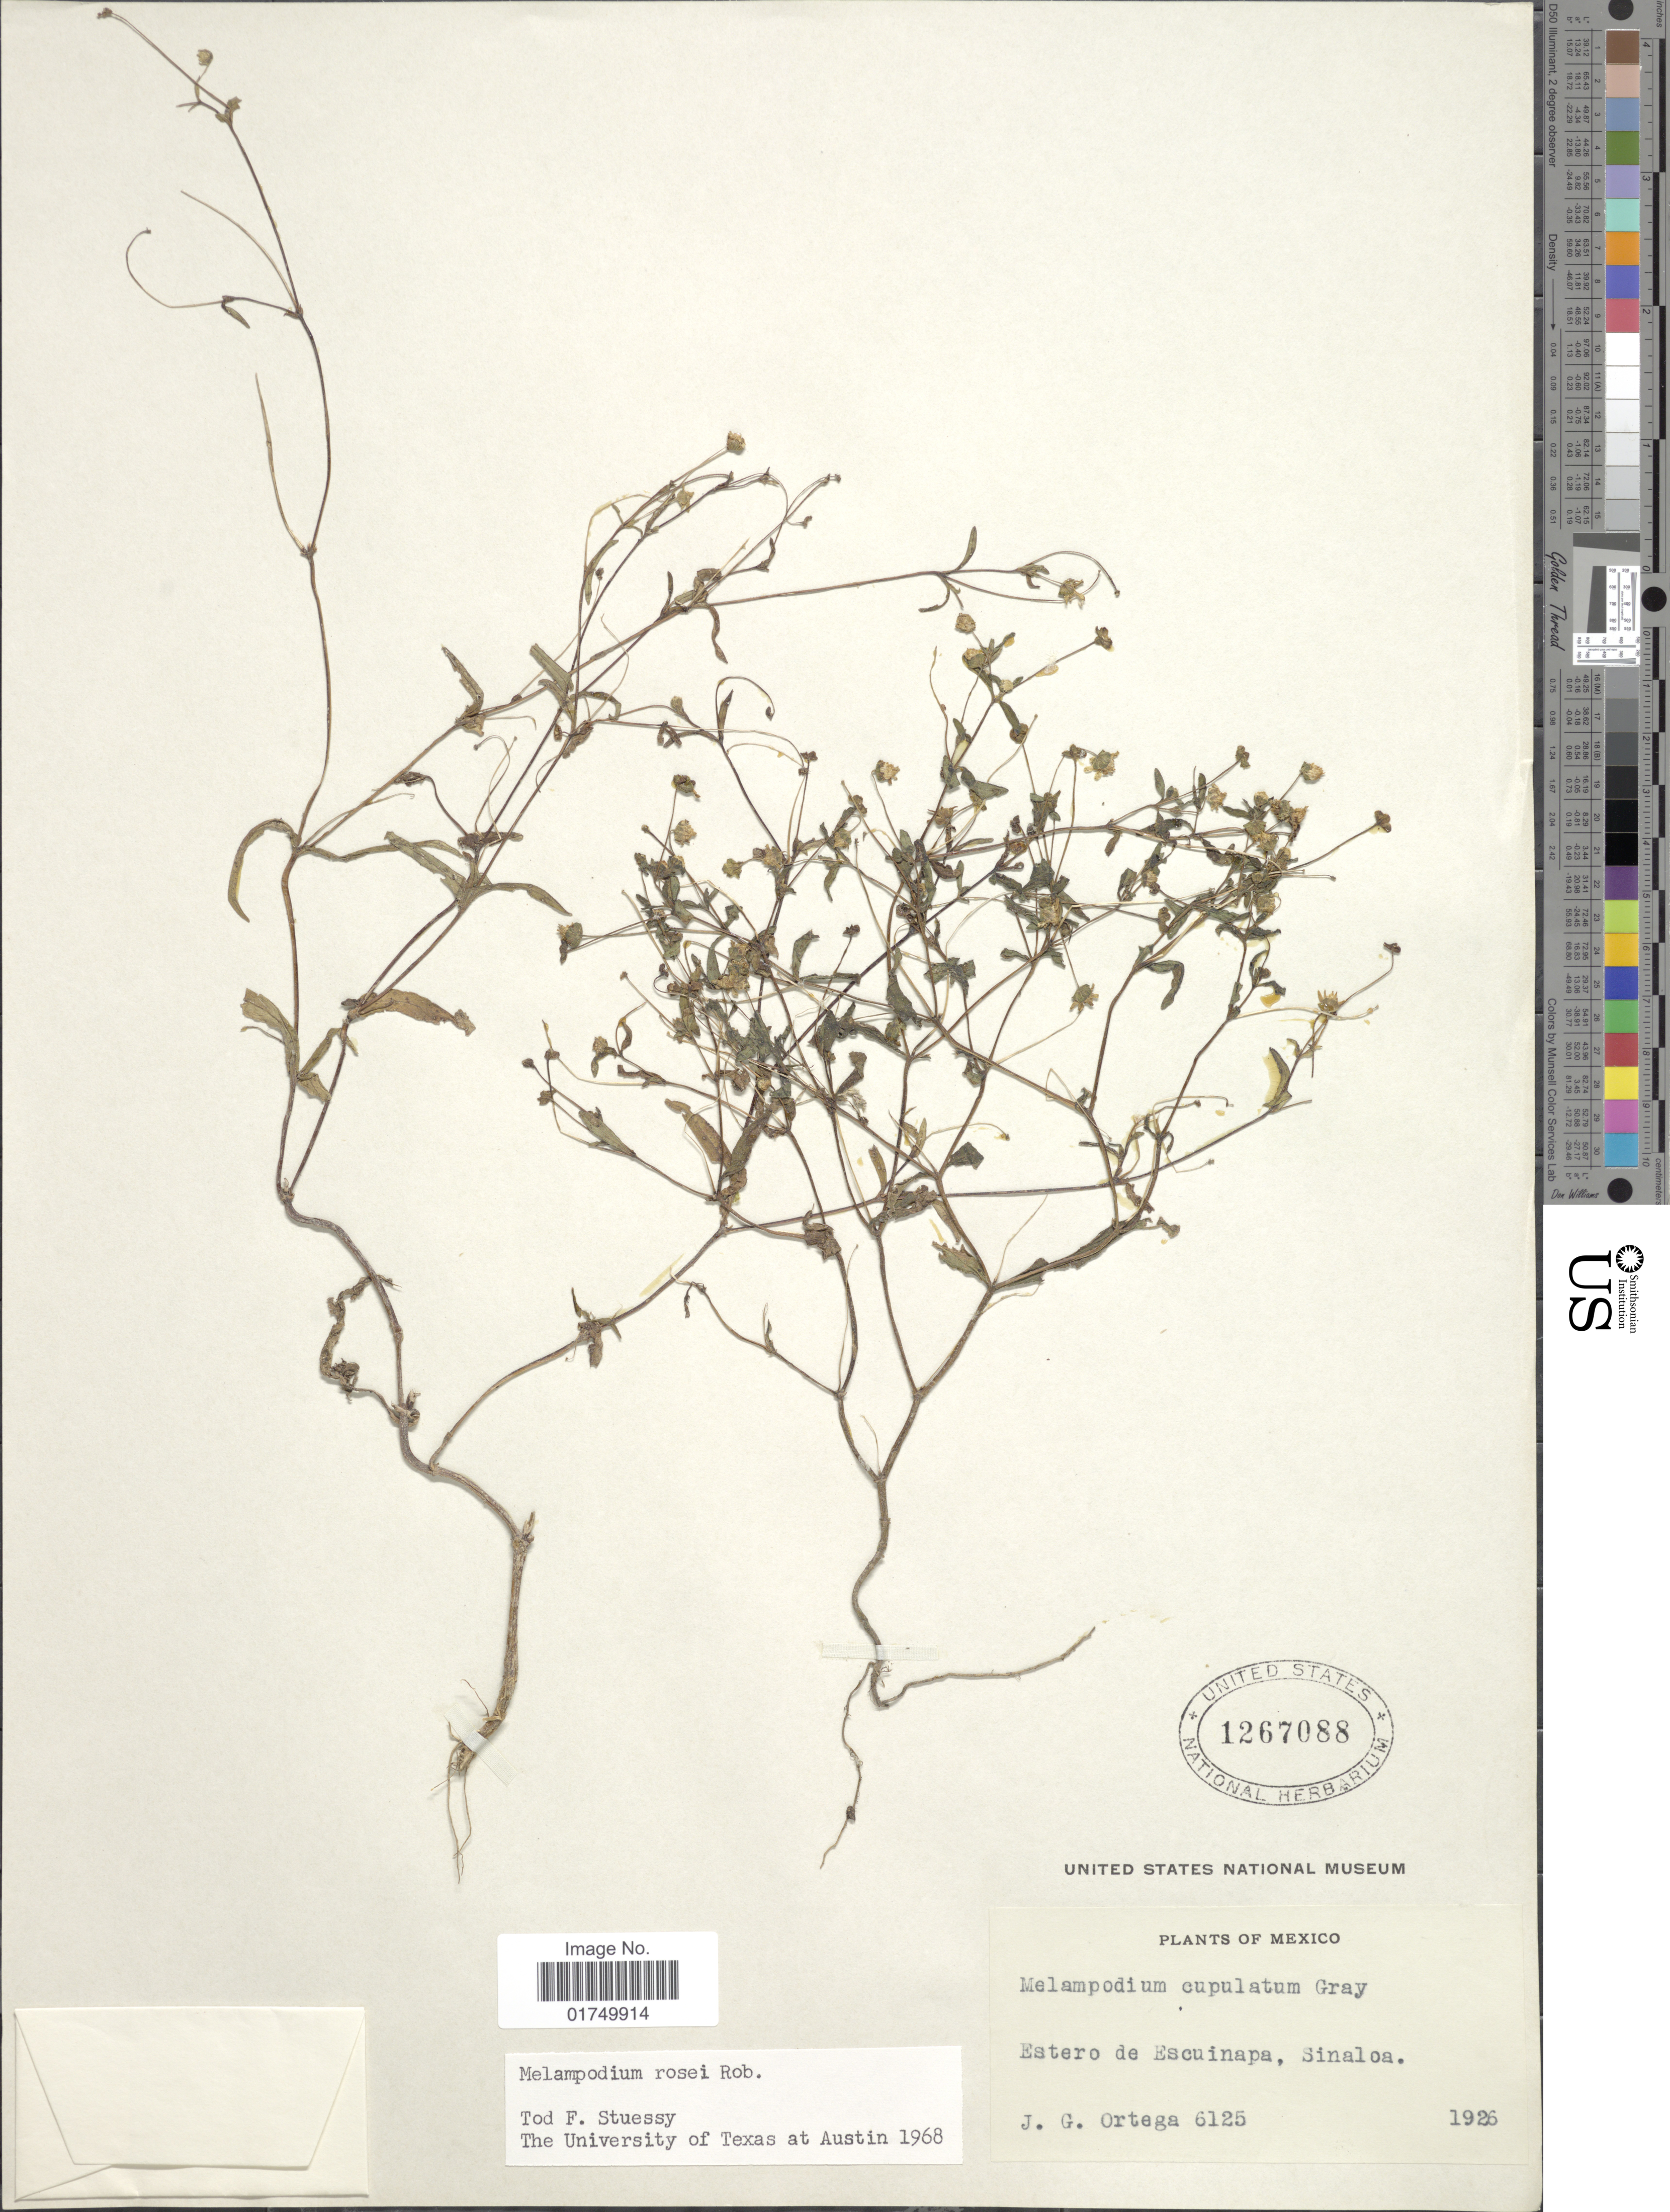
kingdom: Plantae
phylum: Tracheophyta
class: Magnoliopsida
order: Asterales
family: Asteraceae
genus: Melampodium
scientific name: Melampodium rosei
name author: B.L. Rob.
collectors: J. Ortega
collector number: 6125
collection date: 1926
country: Mexico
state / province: Sinaloa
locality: Estero de Escuinapa, Sinaloa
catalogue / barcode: US 1267088